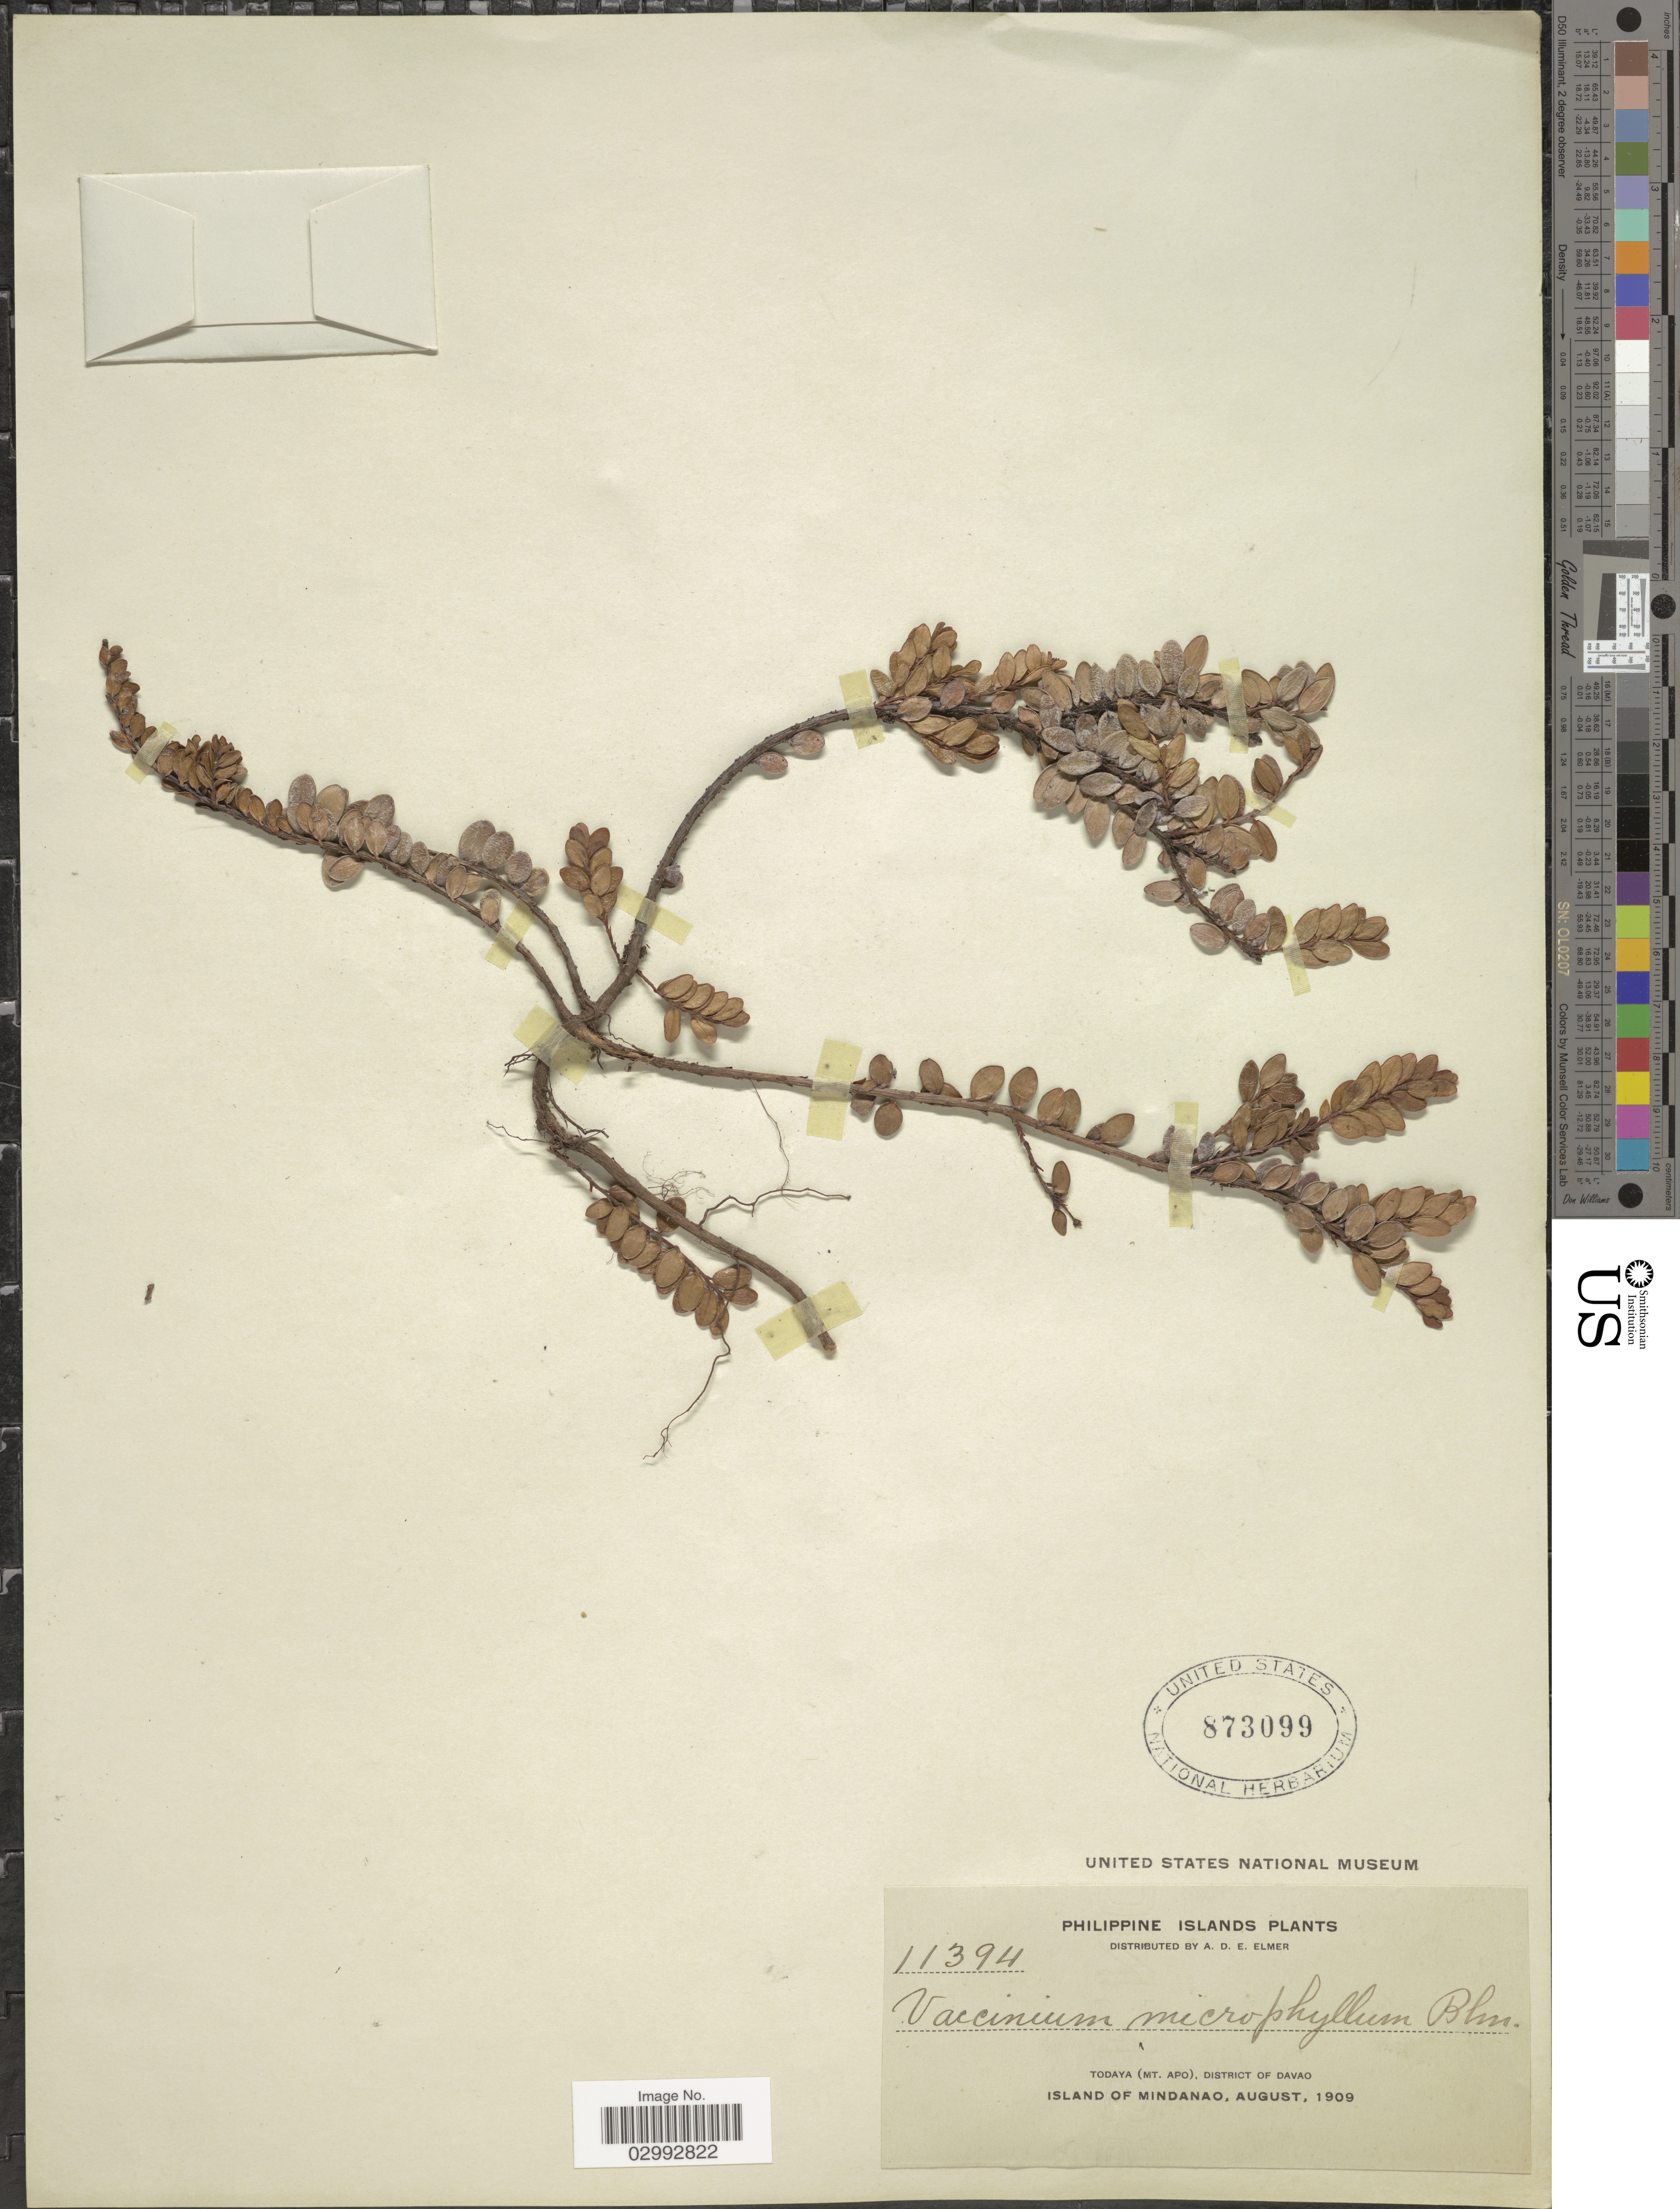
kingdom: Plantae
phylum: Tracheophyta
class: Magnoliopsida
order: Ericales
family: Ericaceae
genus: Vaccinium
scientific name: Vaccinium microphyllum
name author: Reinw. ex Blume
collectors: A. D. E. Elmer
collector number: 11394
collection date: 1909-08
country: Philippines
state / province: Davao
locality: Philippine Islands. Todaya (Mt. Apo), District of Davao. Island of Mindanao.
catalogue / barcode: US 873099